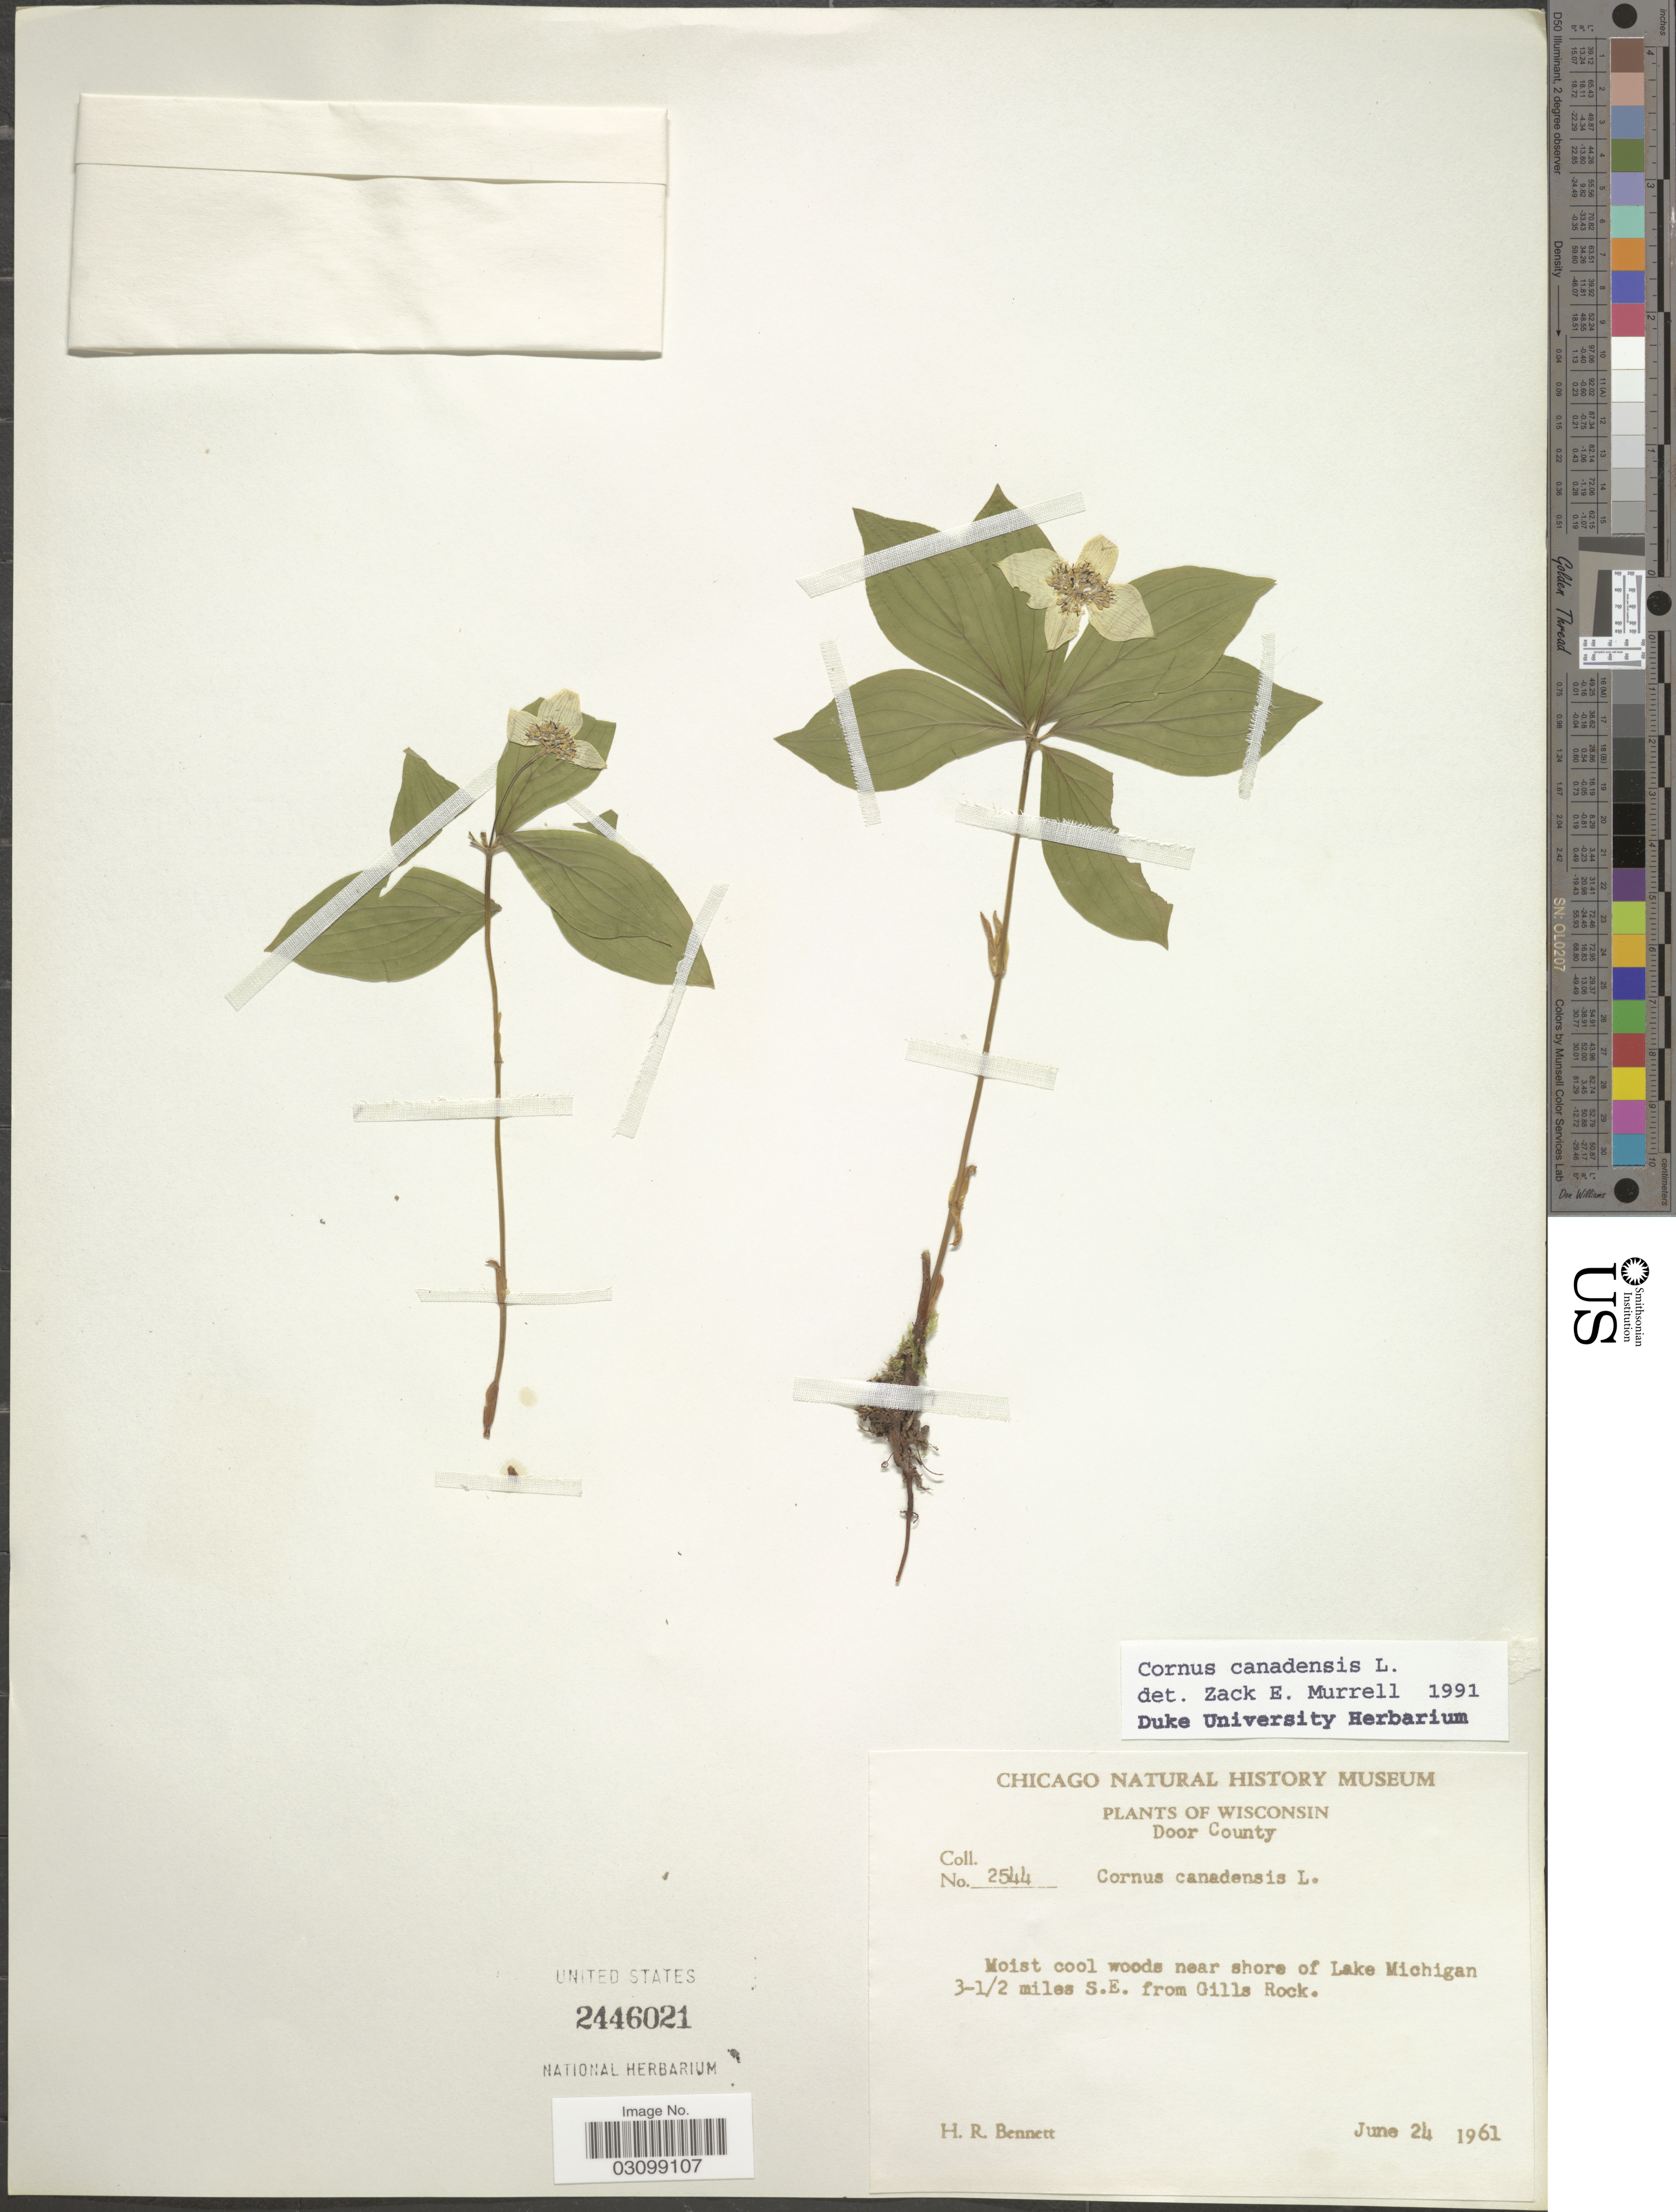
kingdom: Plantae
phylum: Tracheophyta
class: Magnoliopsida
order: Cornales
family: Cornaceae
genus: Cornus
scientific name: Cornus canadensis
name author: L.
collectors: H. R. Bennett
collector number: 2544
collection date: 1961-06-24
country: United States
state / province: Wisconsin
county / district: Door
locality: Moist cool woods near shore of Lake Michigan, 3½ miles SE from Gills Rock.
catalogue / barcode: US 2446021